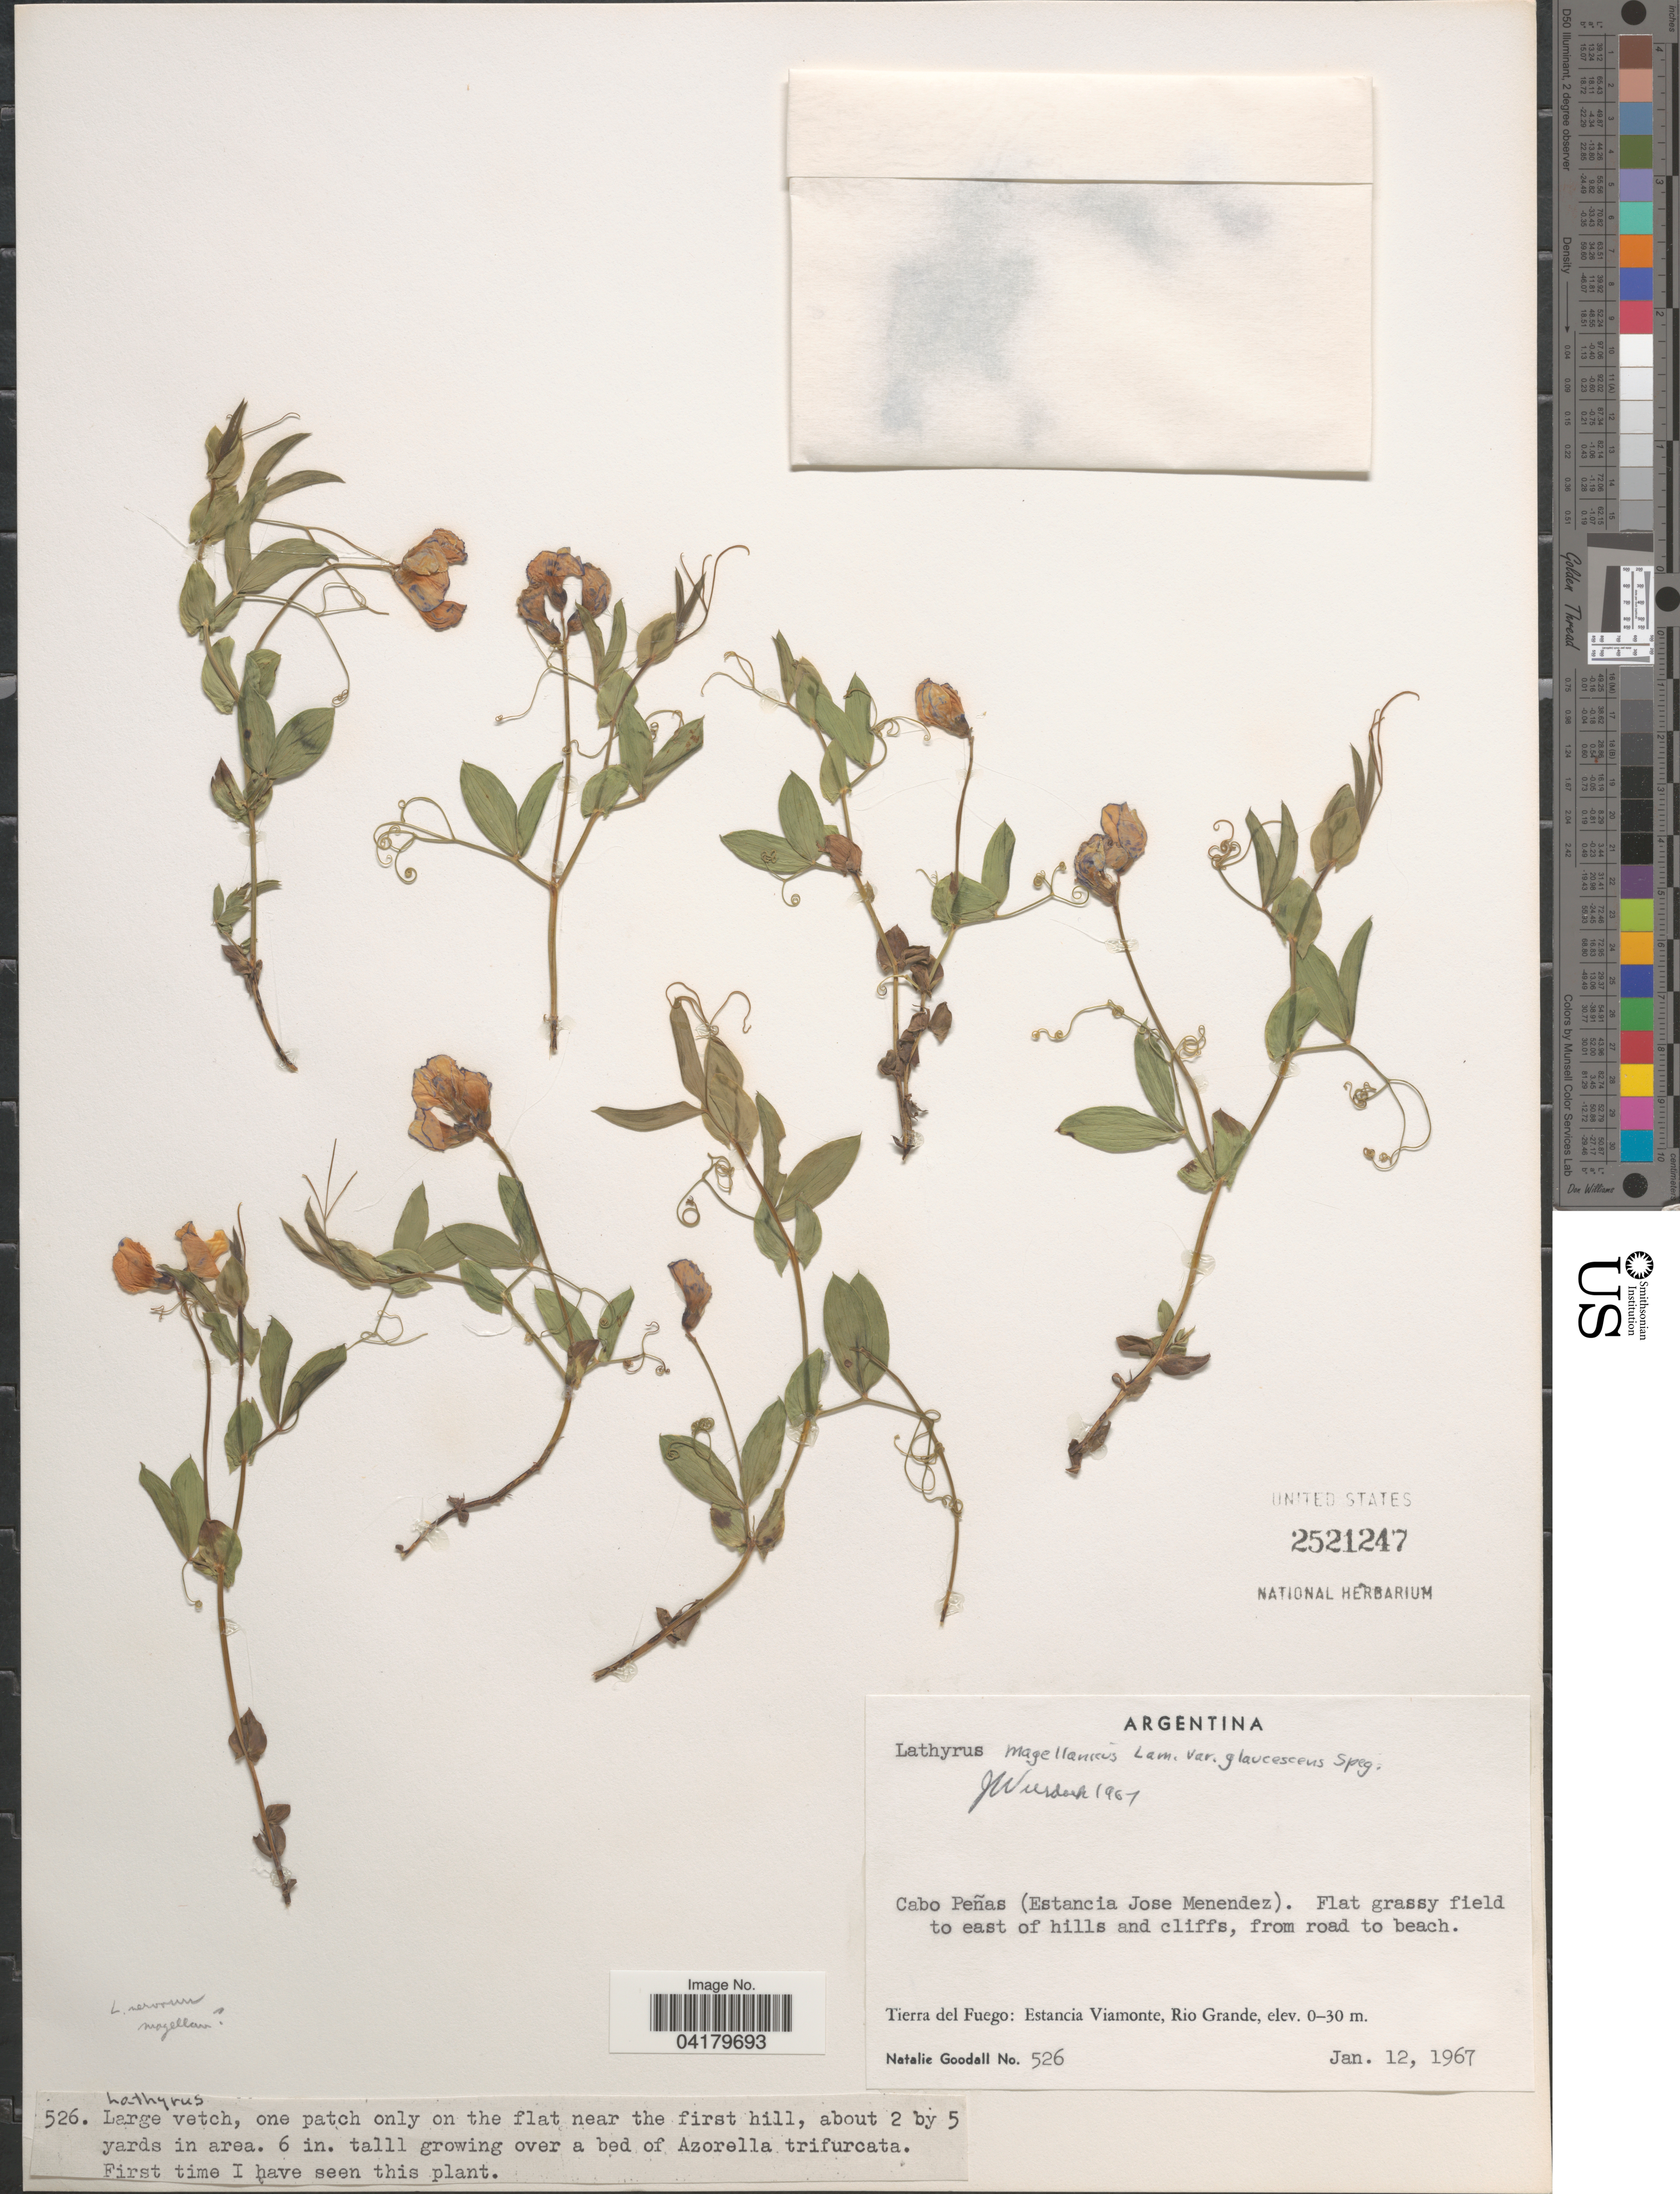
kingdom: Plantae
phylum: Tracheophyta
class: Magnoliopsida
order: Fabales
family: Fabaceae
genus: Lathyrus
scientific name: Lathyrus magellanicus var. glaucescens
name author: Speg.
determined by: Wurdack, John J., (US), US (UNITED STATES)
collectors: N. Goodall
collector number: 526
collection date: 1967-01-12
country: Argentina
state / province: Tierra del Fuego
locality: Cabo Peñas (Estancia Jose Menendez). Flat grassy field to east of hills and cliffs, from road to beach. Estancia Viamonte, Rio Grande.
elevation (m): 0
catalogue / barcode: US 2521247